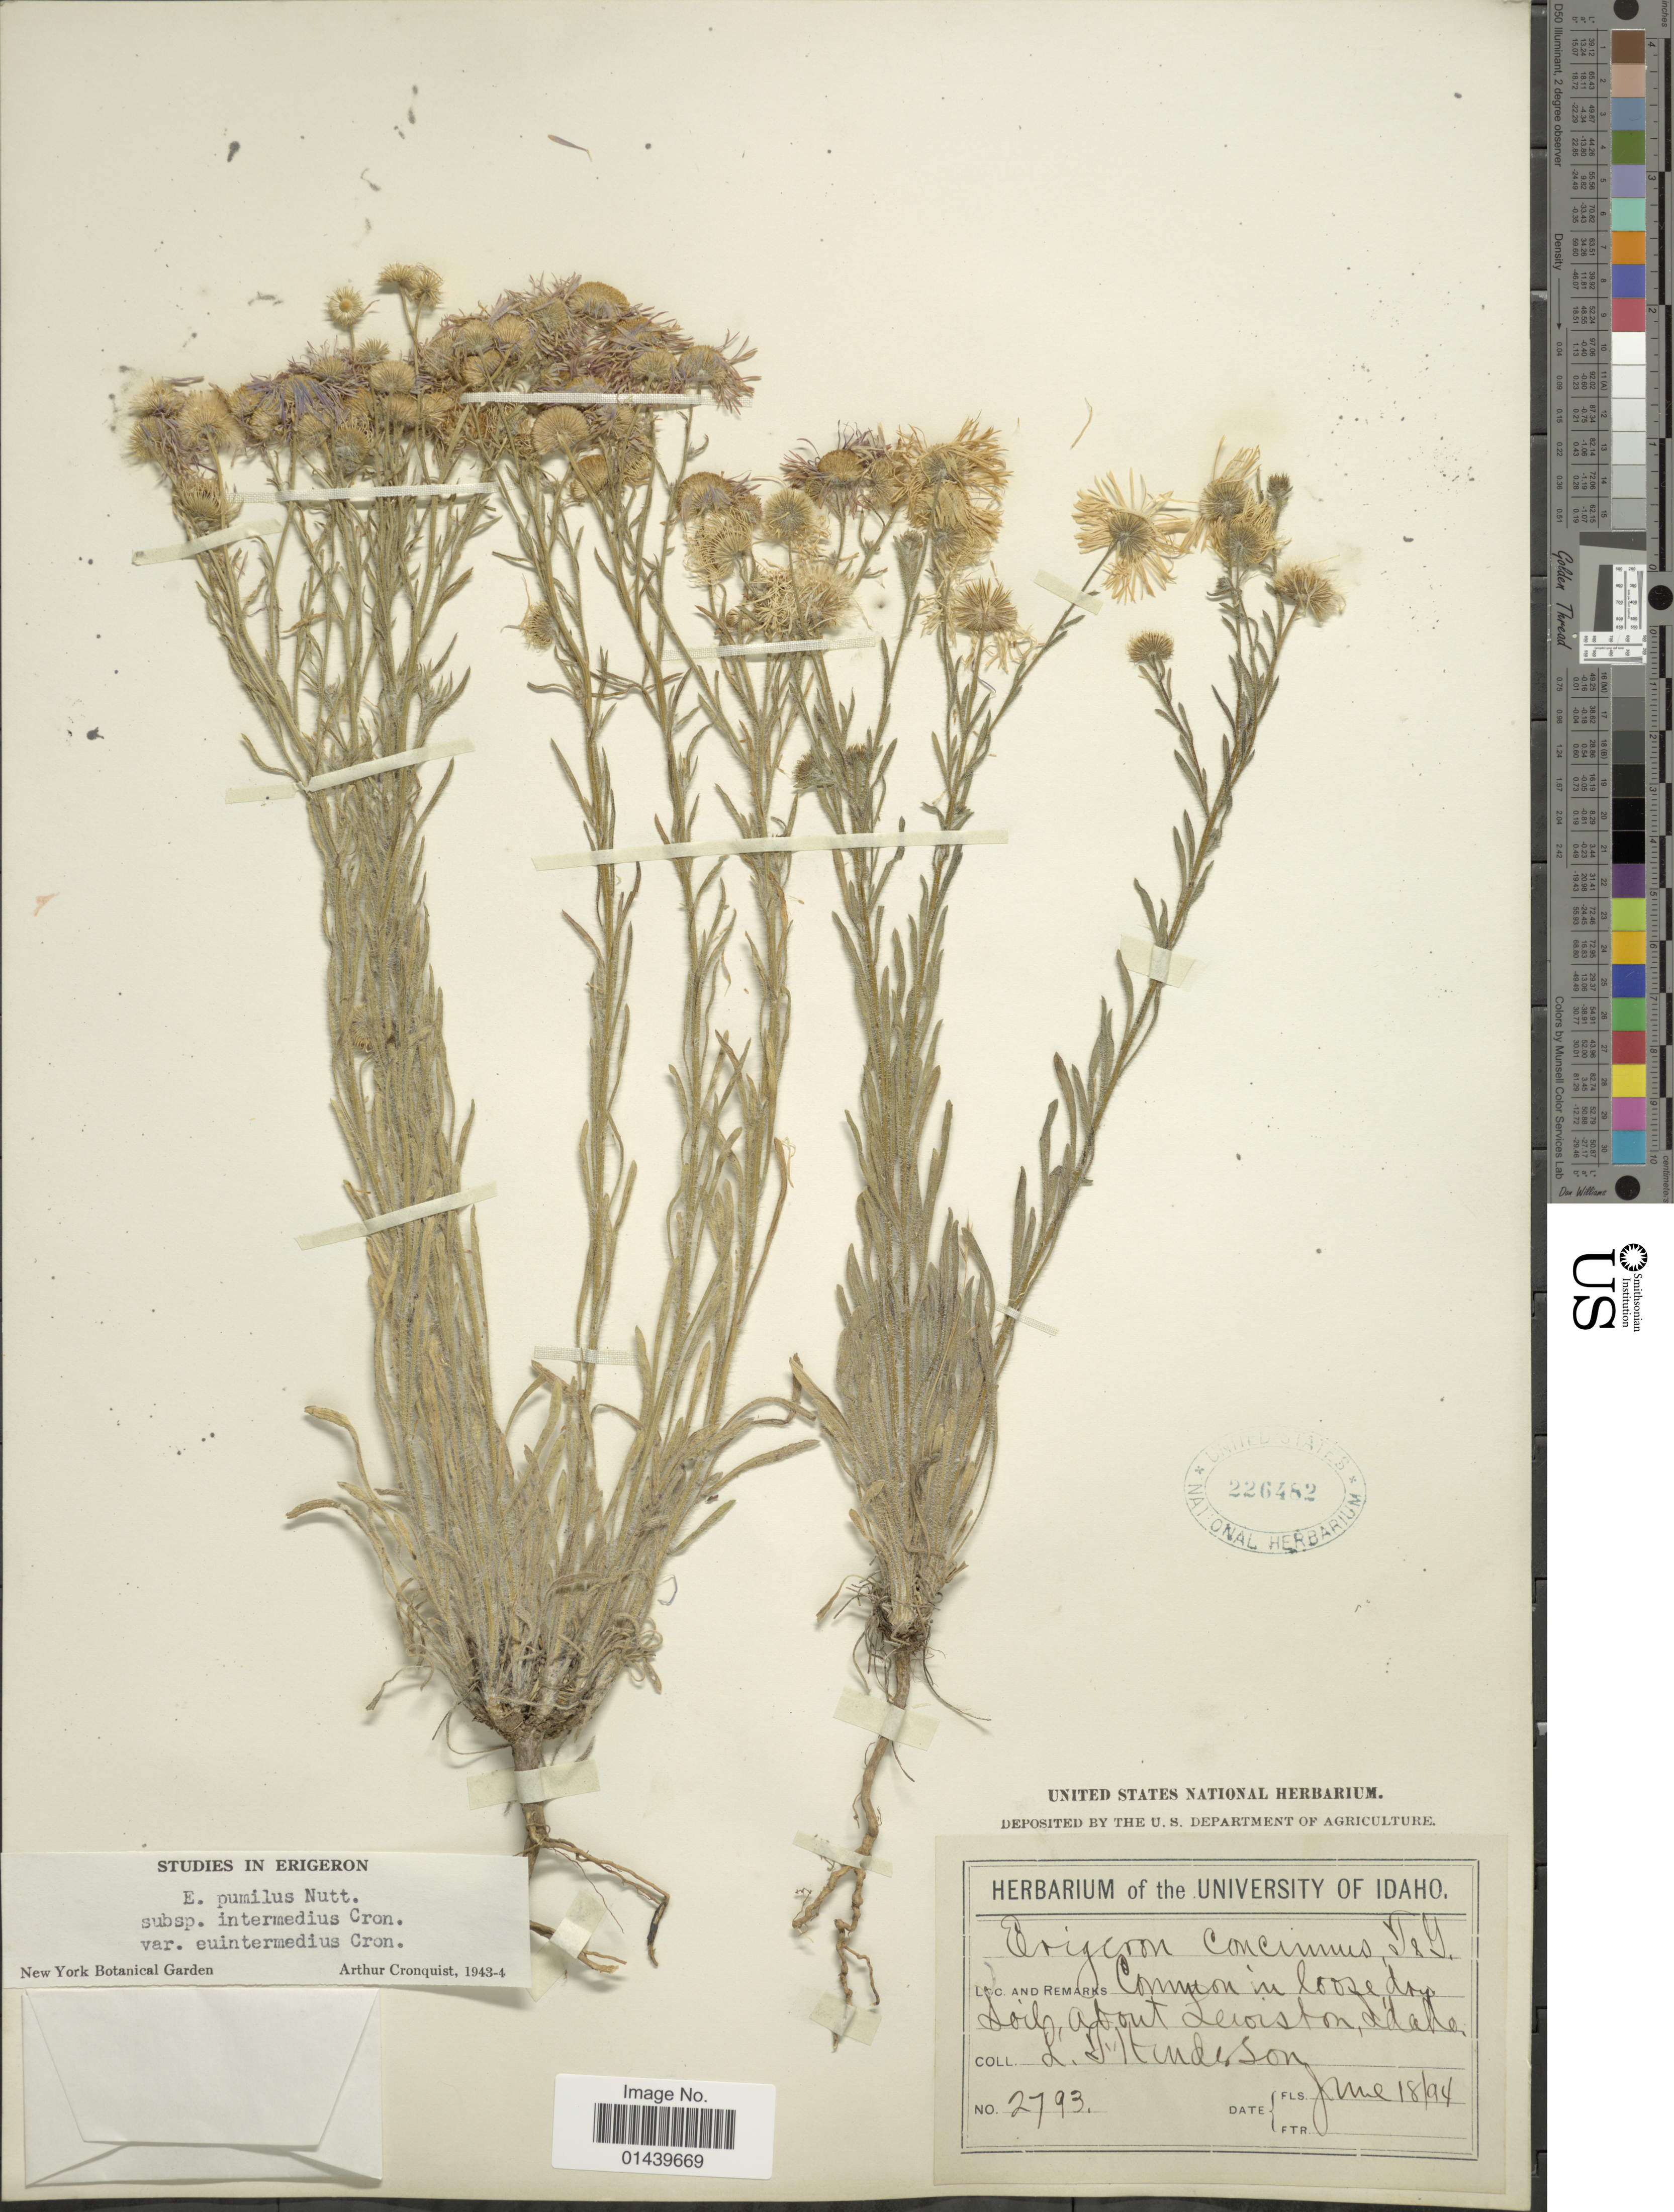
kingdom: Plantae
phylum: Tracheophyta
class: Magnoliopsida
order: Asterales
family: Asteraceae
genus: Erigeron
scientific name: Erigeron pumilus subsp. intermedius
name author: Cronq.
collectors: L. Anderson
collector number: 2793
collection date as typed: Transcribed d/m/y: 18/6/94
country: United States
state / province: Idaho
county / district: Nez Perce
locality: About Lewiston.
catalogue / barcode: US 226482